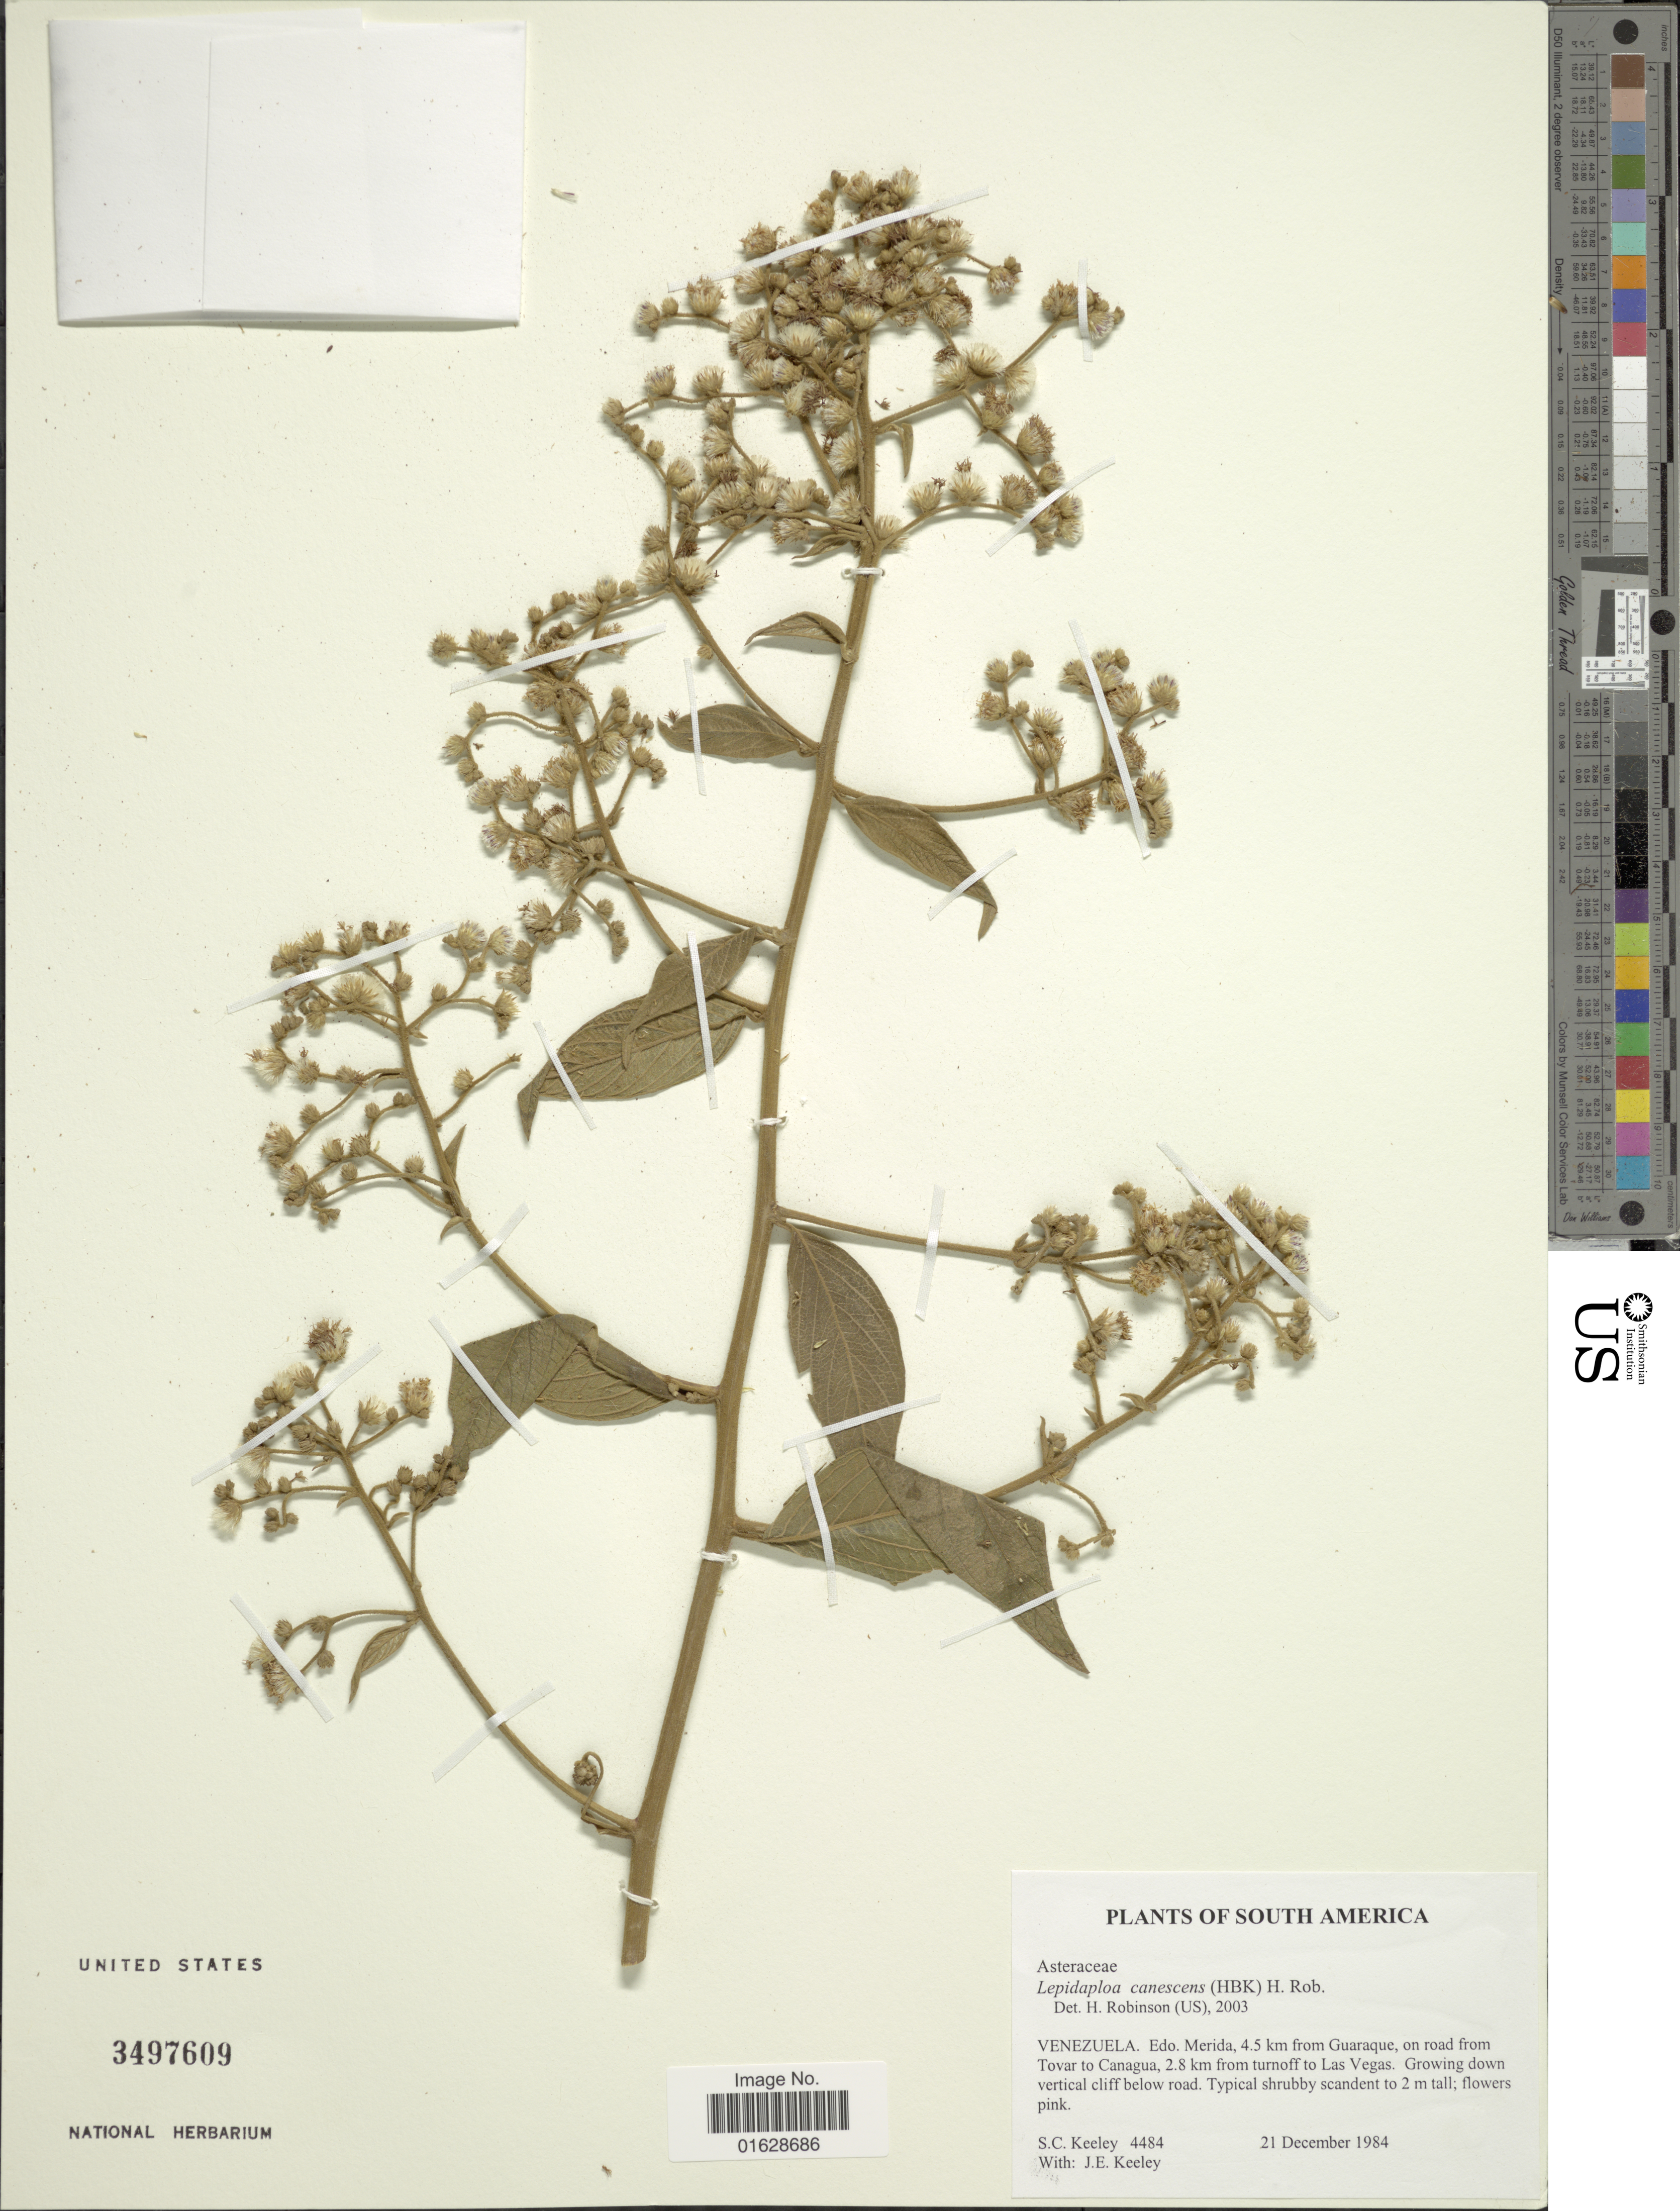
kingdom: Plantae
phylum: Tracheophyta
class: Magnoliopsida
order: Asterales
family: Asteraceae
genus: Lepidaploa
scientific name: Lepidaploa canescens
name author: (Kunth) H. Rob.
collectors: S. C. Keeley & J. E. Keeley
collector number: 4484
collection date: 1984-12-21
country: Venezuela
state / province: Mérida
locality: South America. Venezuela. Edo. Merida, 4.5 km from Guaraque, on road from Tovar to Canagua, 2.8 km from turnoff to Las Vegas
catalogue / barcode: US 3497609